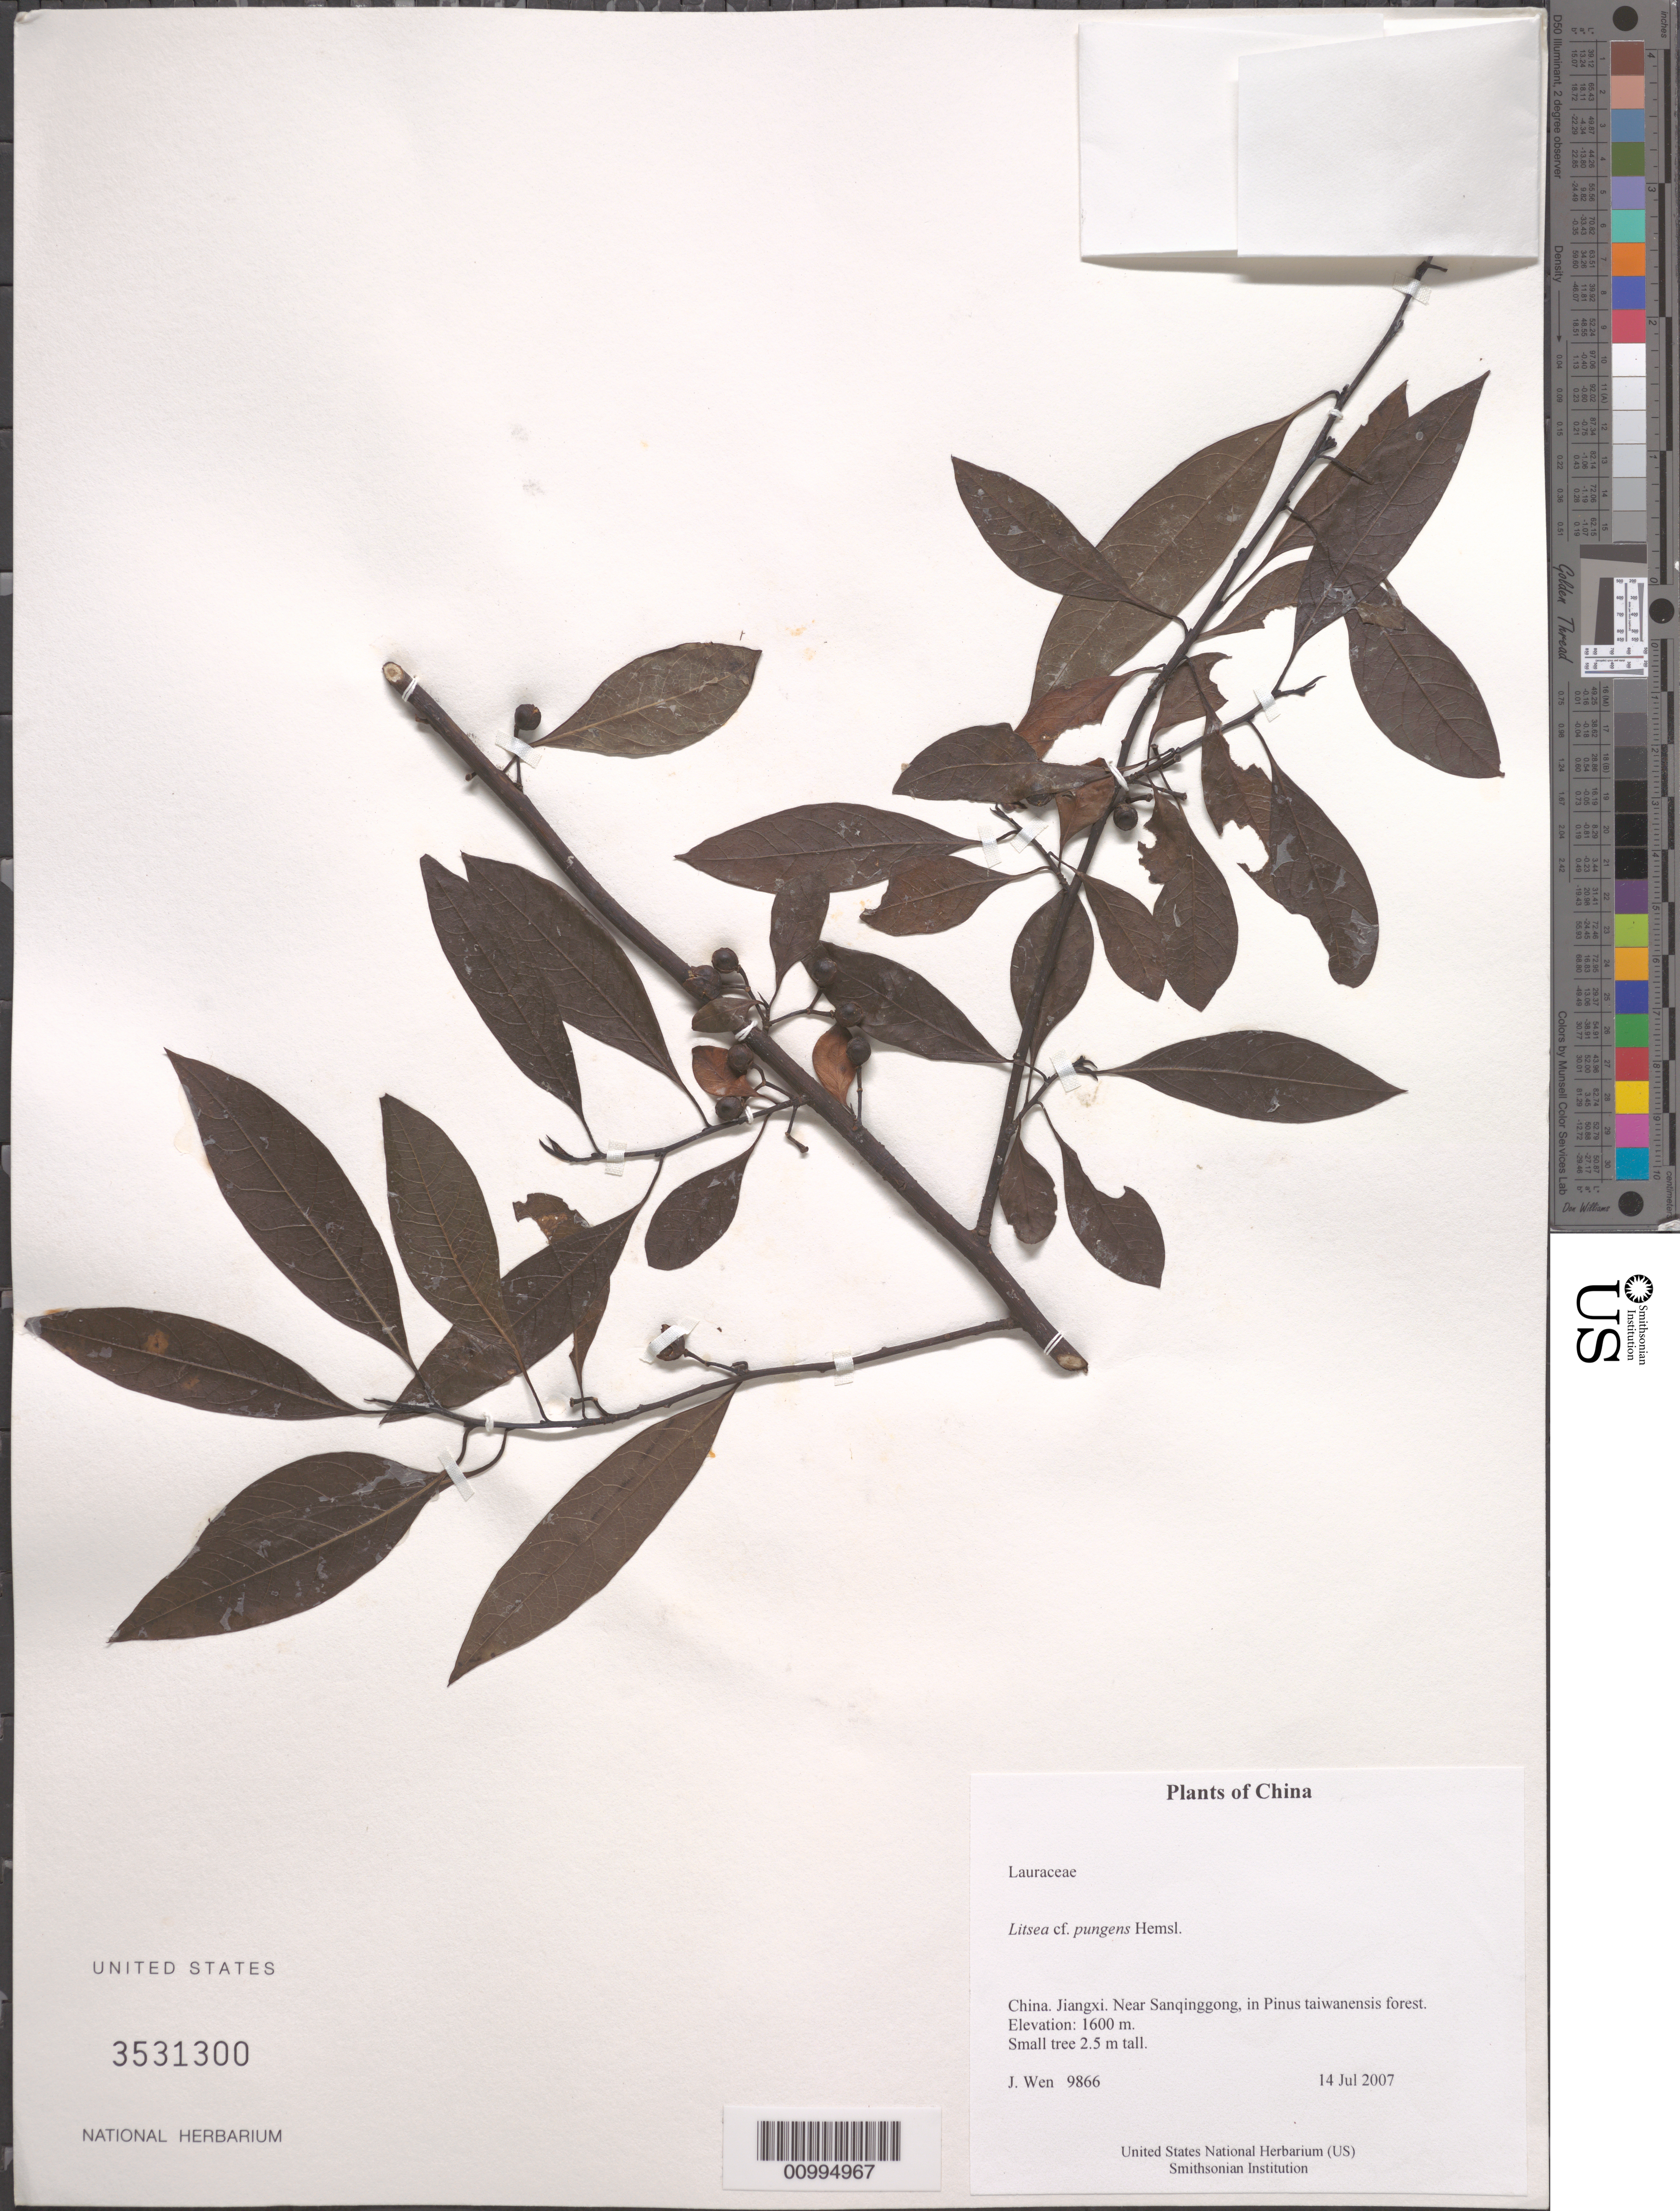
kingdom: Plantae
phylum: Tracheophyta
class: Magnoliopsida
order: Laurales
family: Lauraceae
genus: Litsea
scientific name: Litsea pungens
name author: Hemsl.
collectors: J. Wen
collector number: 9866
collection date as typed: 14 Jul 2007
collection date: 2007-07-14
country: China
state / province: Jiangxi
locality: Near Sanqinggong, in Pinus taiwanensis forest.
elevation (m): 1600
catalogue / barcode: US 3531300